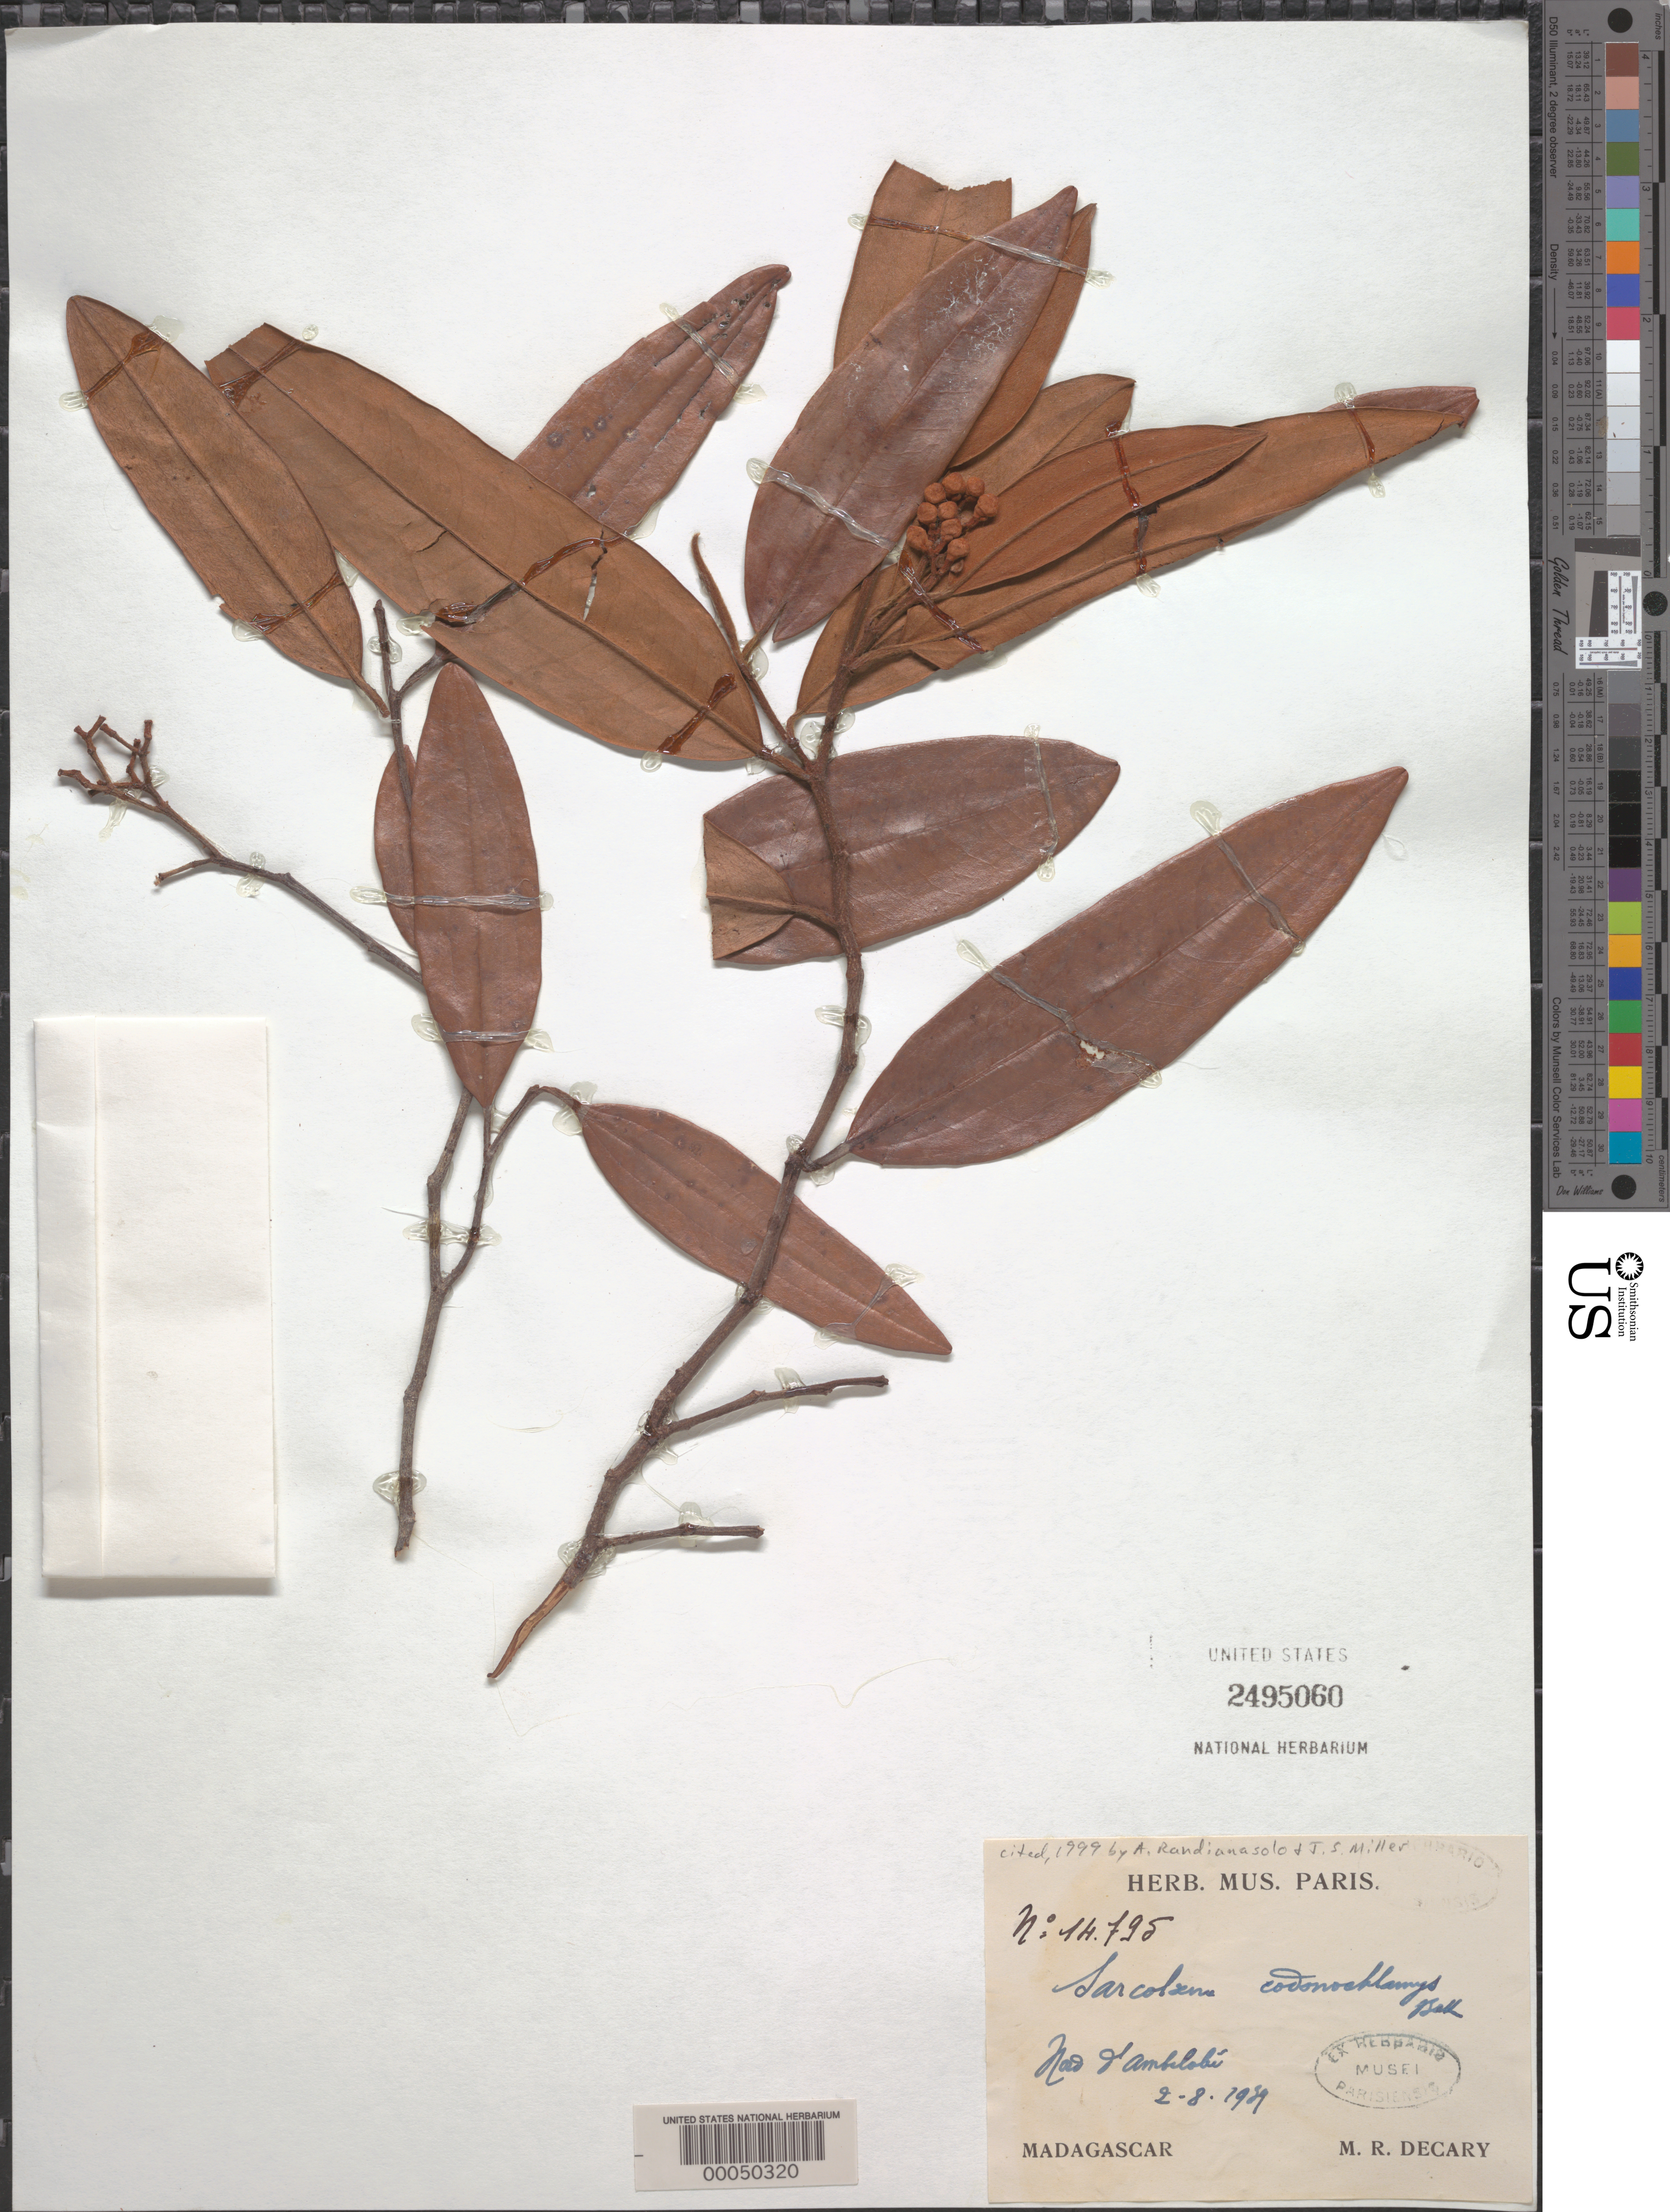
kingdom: Plantae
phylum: Tracheophyta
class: Magnoliopsida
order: Malvales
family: Sarcolaenaceae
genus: Sarcolaena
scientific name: Sarcolaena codonochlamys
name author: Baker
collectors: R. Decary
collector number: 14795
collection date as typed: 02 Aug 1939 or 08 Feb 1939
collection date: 1939-02-08 or 1939-08-02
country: Madagascar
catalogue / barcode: US 2495060